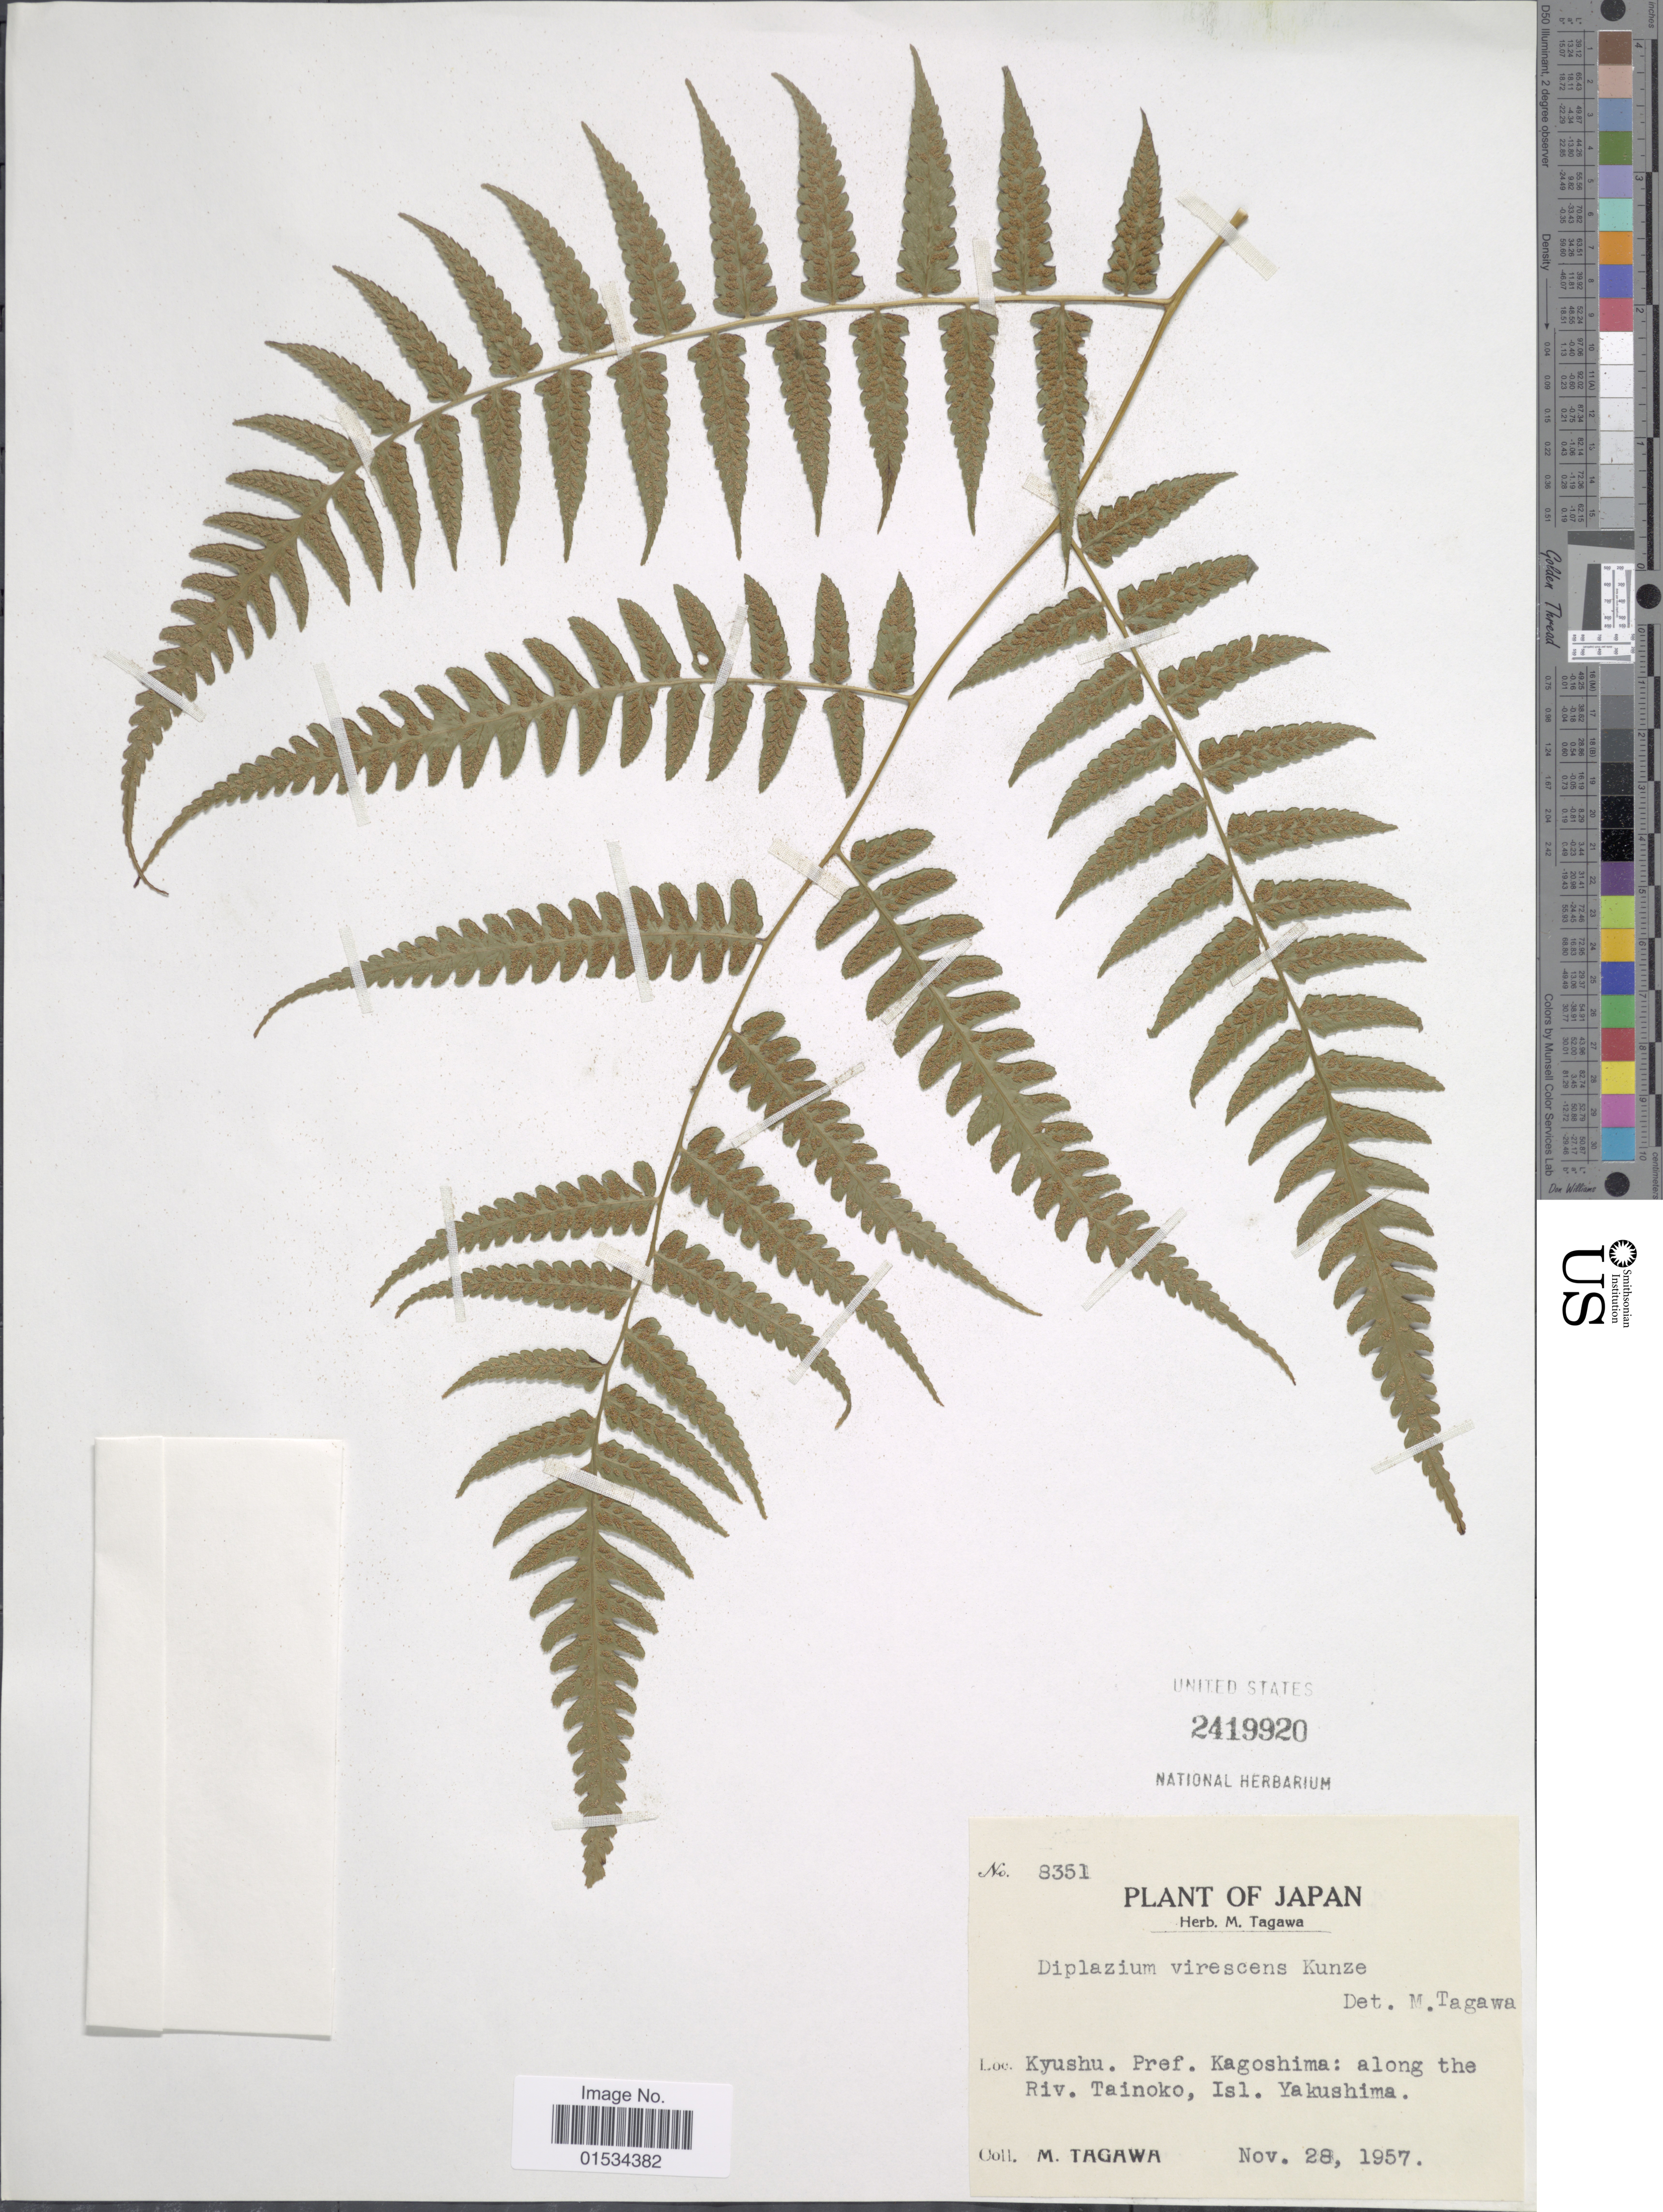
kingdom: Plantae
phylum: Tracheophyta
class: Polypodiopsida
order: Polypodiales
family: Athyriaceae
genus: Diplazium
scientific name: Diplazium virescens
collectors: M. Tagawa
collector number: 8351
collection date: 1957-11-28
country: Japan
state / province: Kagosima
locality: Along the Riv. Tainoko, Isl. Yakushima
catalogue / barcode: US 2419920